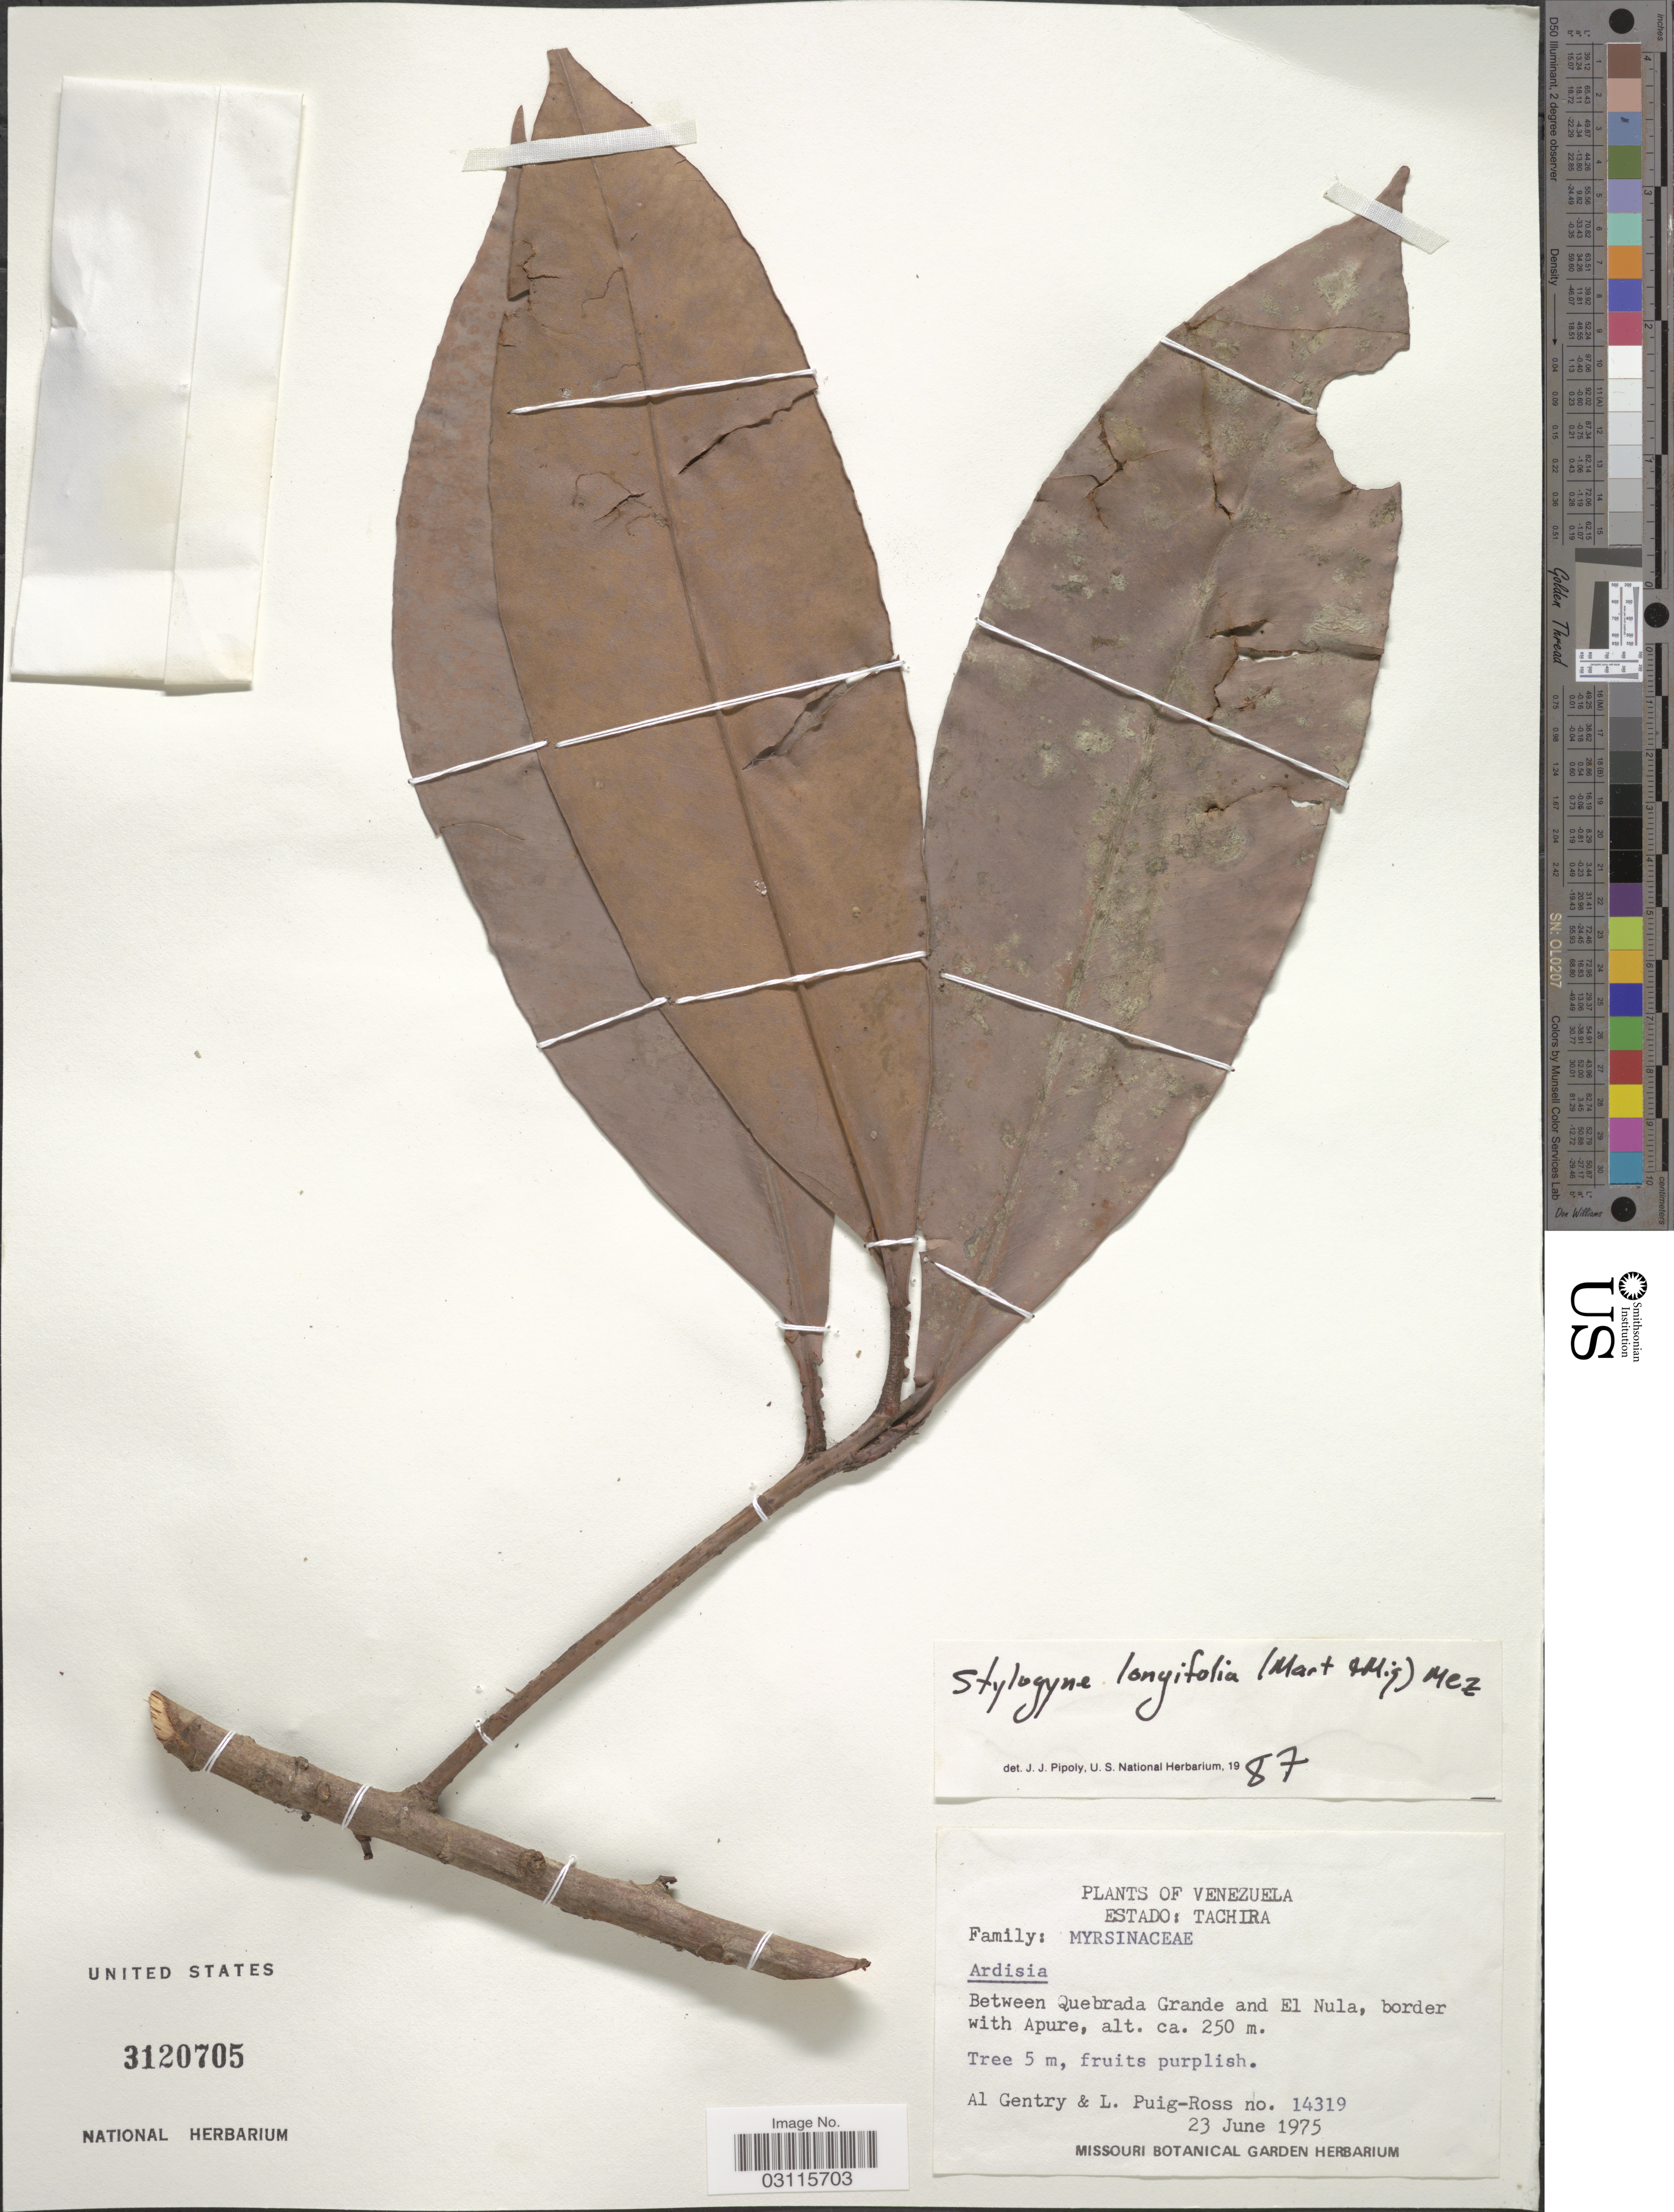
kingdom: Plantae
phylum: Tracheophyta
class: Magnoliopsida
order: Ericales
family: Primulaceae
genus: Stylogyne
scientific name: Stylogyne longifolia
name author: Mez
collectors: A. H. Gentry & L. Puig-Ross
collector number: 14319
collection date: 1975-06-23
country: Venezuela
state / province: Tachira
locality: Estado: Tachira. Between Quebrada Grande and El Nula, border with Apure.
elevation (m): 250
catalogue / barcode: US 3120705